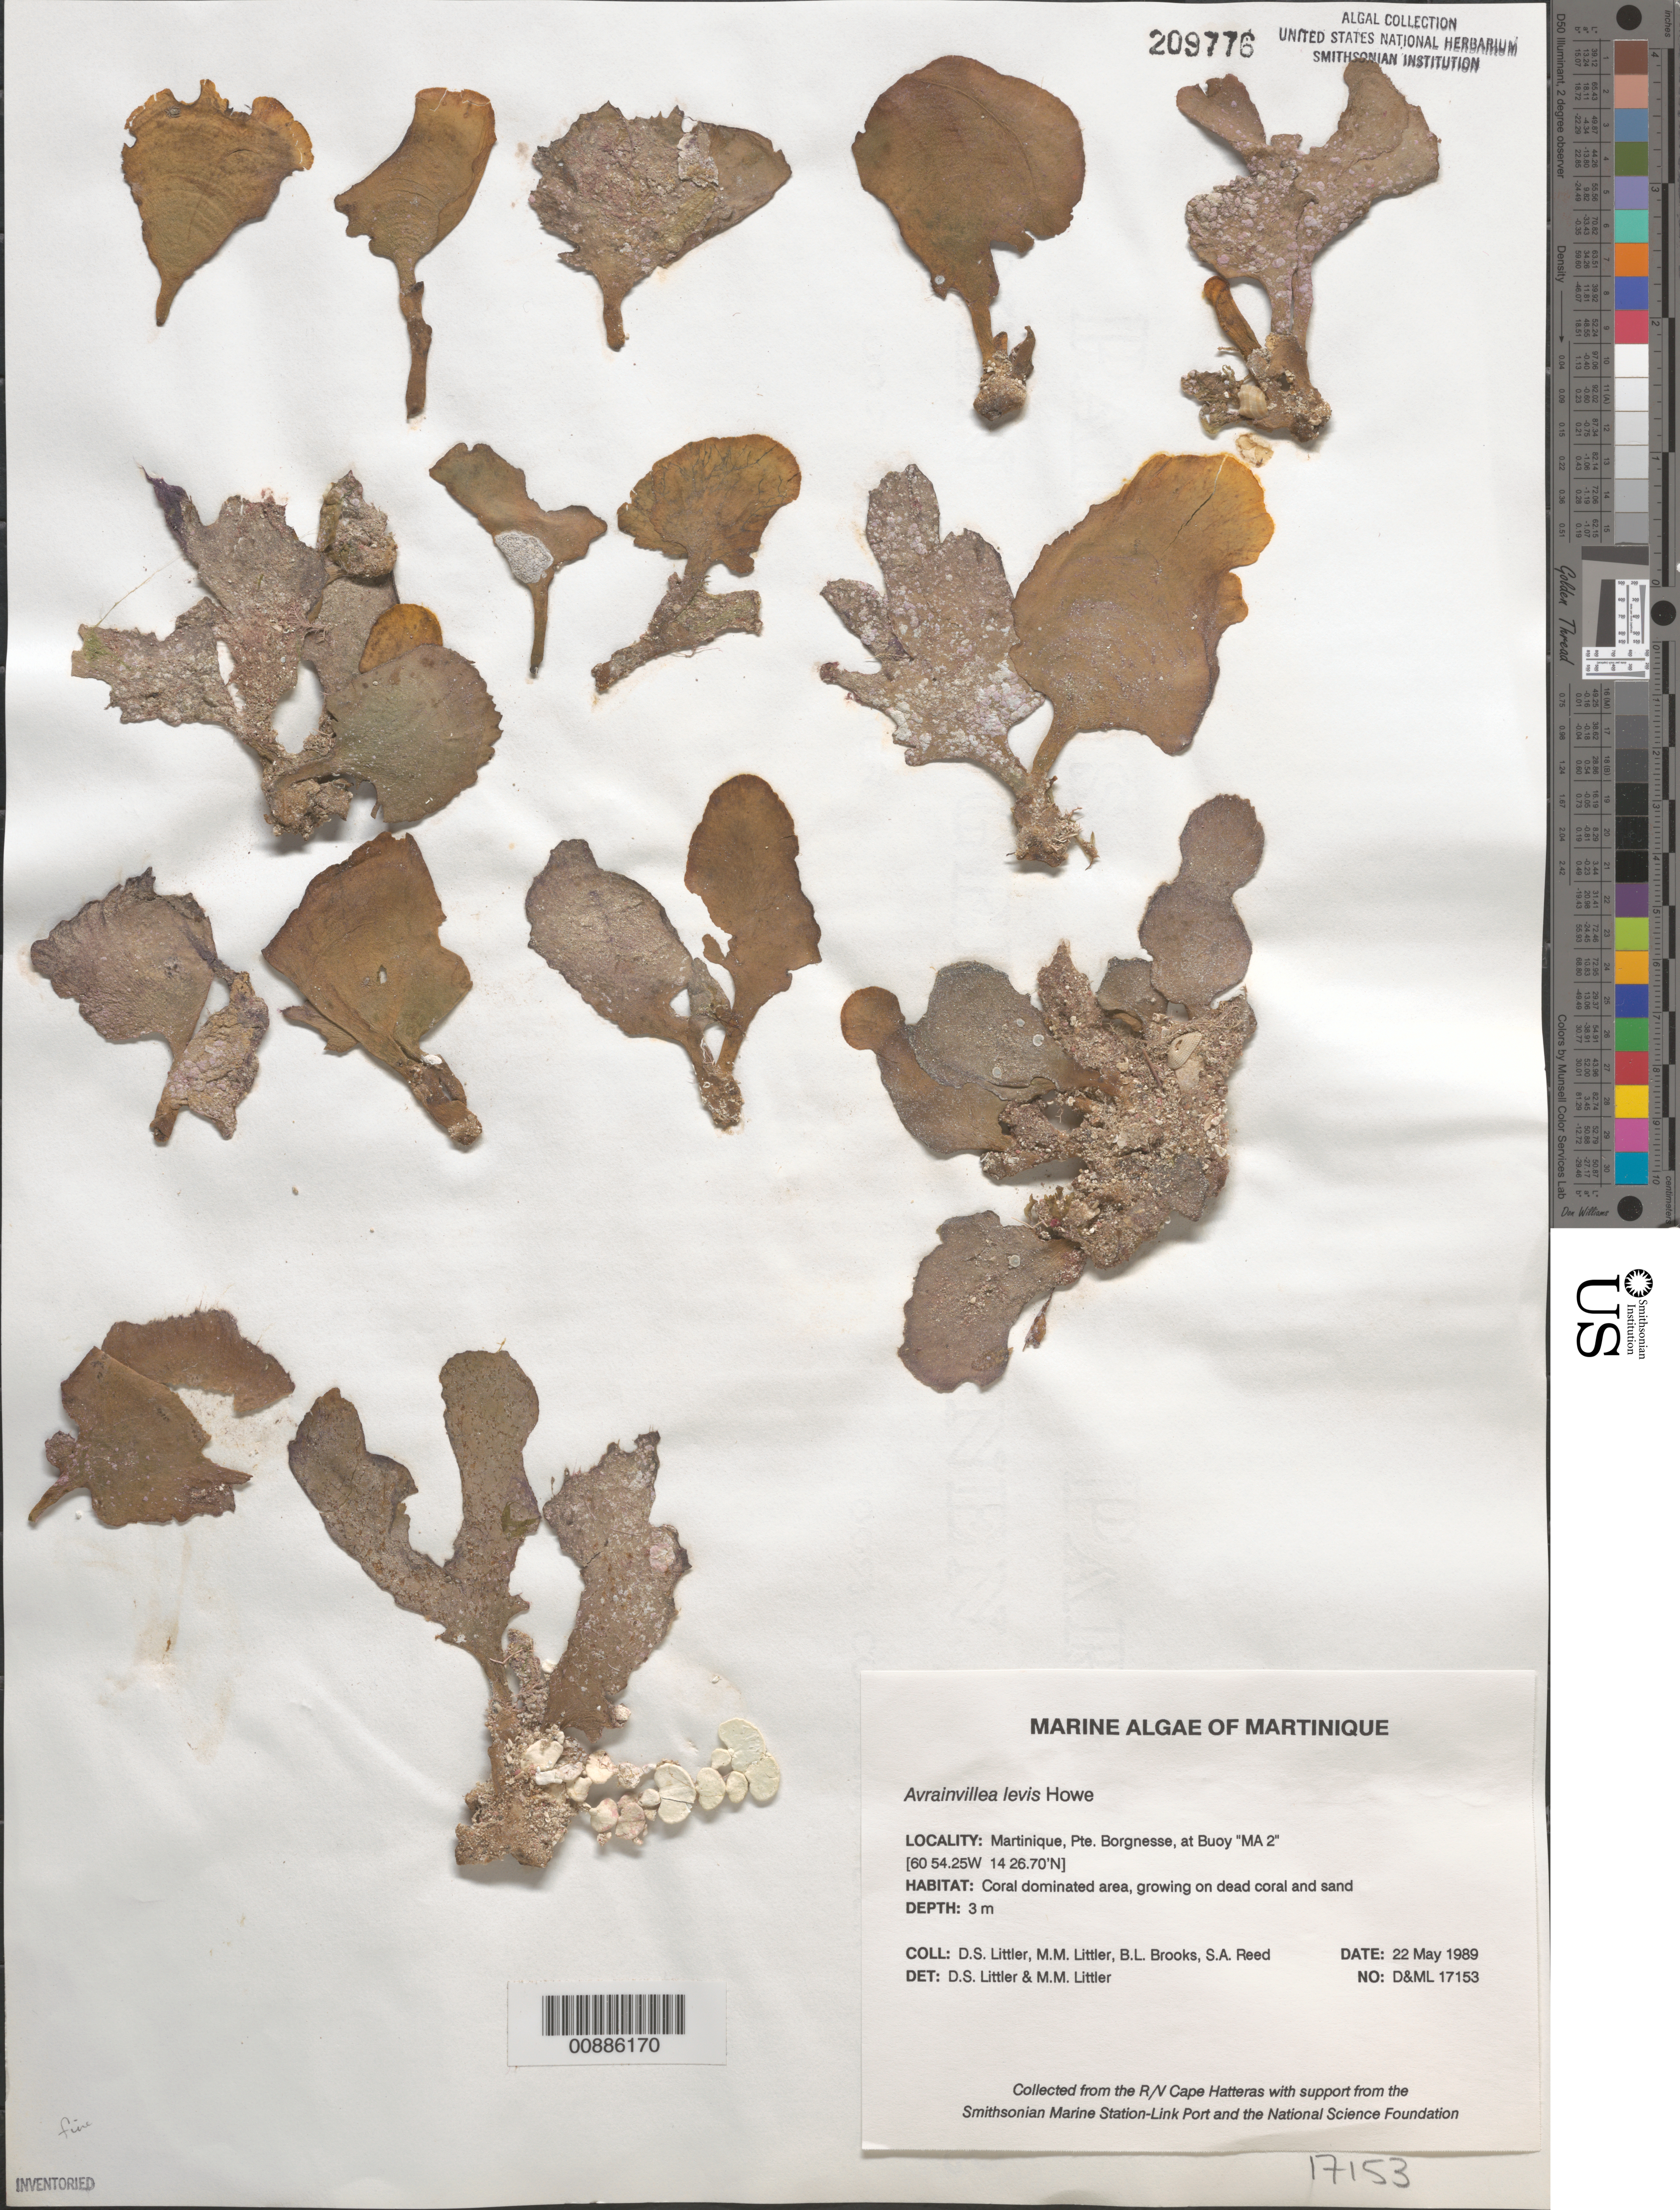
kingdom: Plantae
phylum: Chlorophyta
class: Ulvophyceae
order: Bryopsidales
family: Dichotomosiphonaceae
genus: Avrainvillea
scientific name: Avrainvillea levis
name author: M. Howe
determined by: Littler, D. S.; Littler, M. M.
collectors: D. S. Littler, M. M. Littler, B. Brooks & S. Reed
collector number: D&ML 17153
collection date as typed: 22 May 1989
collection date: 1989-05-22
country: Martinique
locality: Pointe Borgnesse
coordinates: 14 26.70 N, 60 54.25' W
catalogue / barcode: US 209776